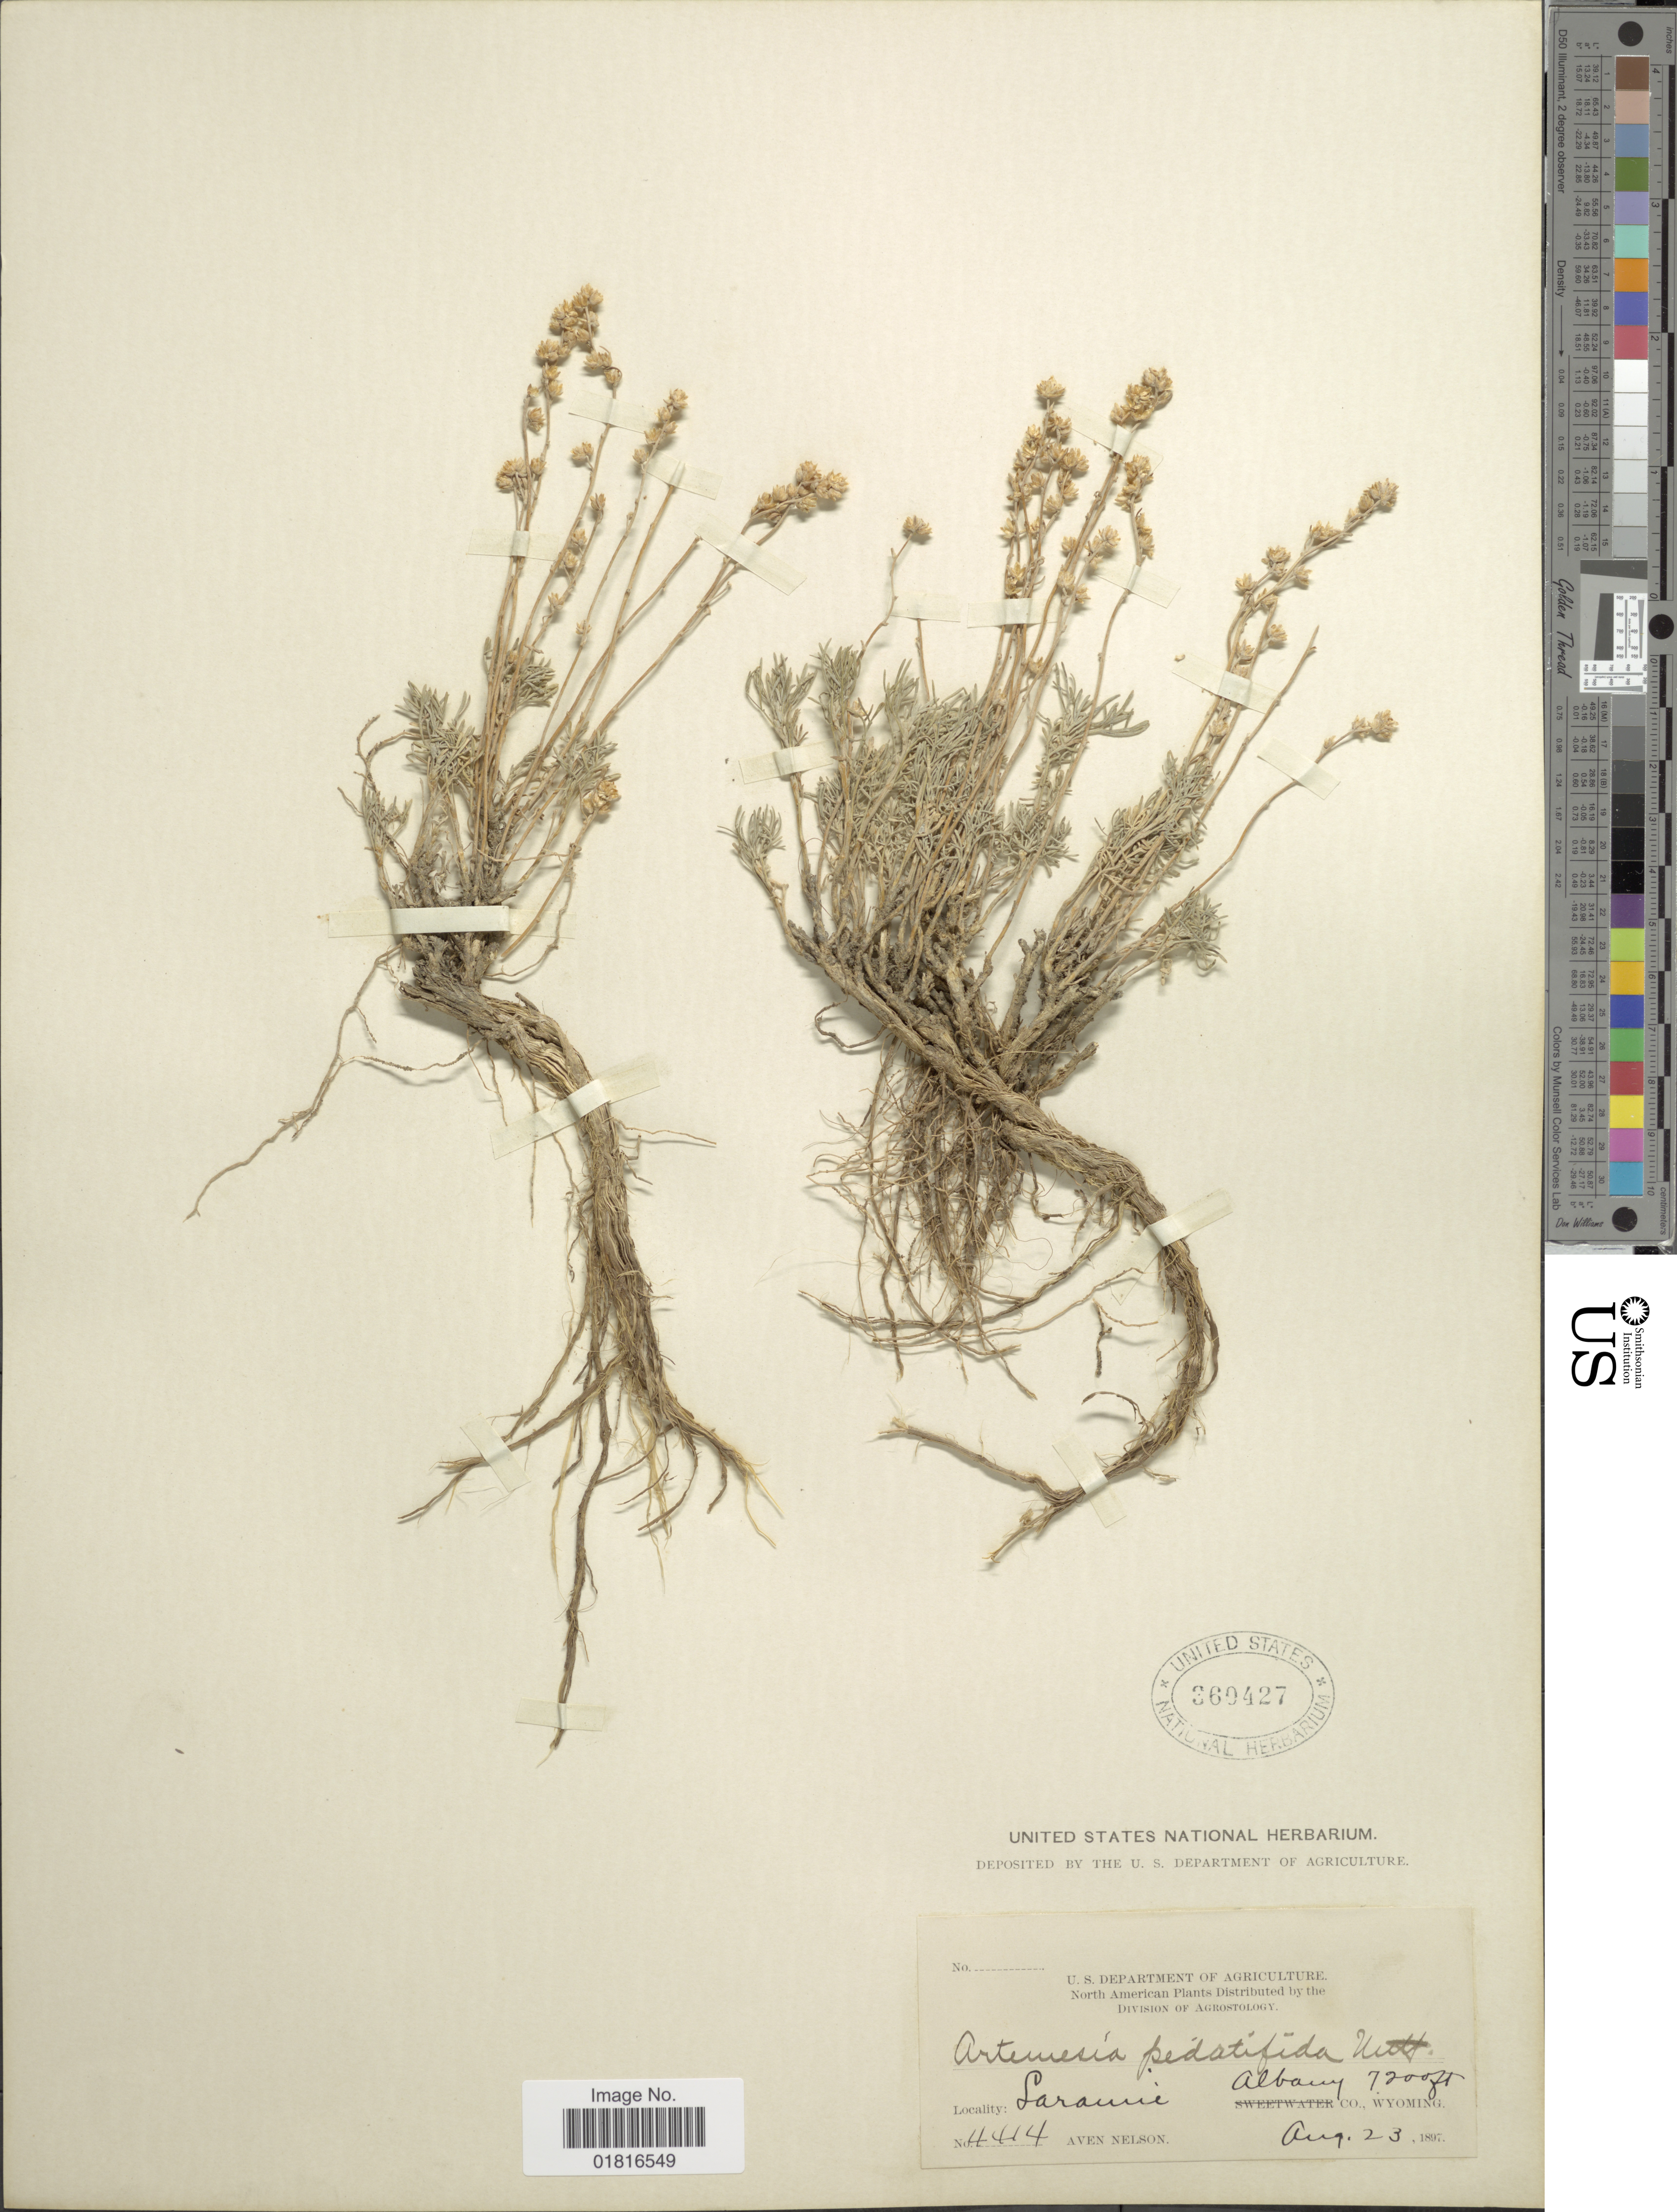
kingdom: Plantae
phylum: Tracheophyta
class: Magnoliopsida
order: Asterales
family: Asteraceae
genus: Artemisia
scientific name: Artemisia pedatifida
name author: Nutt.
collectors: A. Nelson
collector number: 4414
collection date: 1897-08-23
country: United States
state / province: Wyoming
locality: Laramie, Albany Co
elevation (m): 2195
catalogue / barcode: US 369427